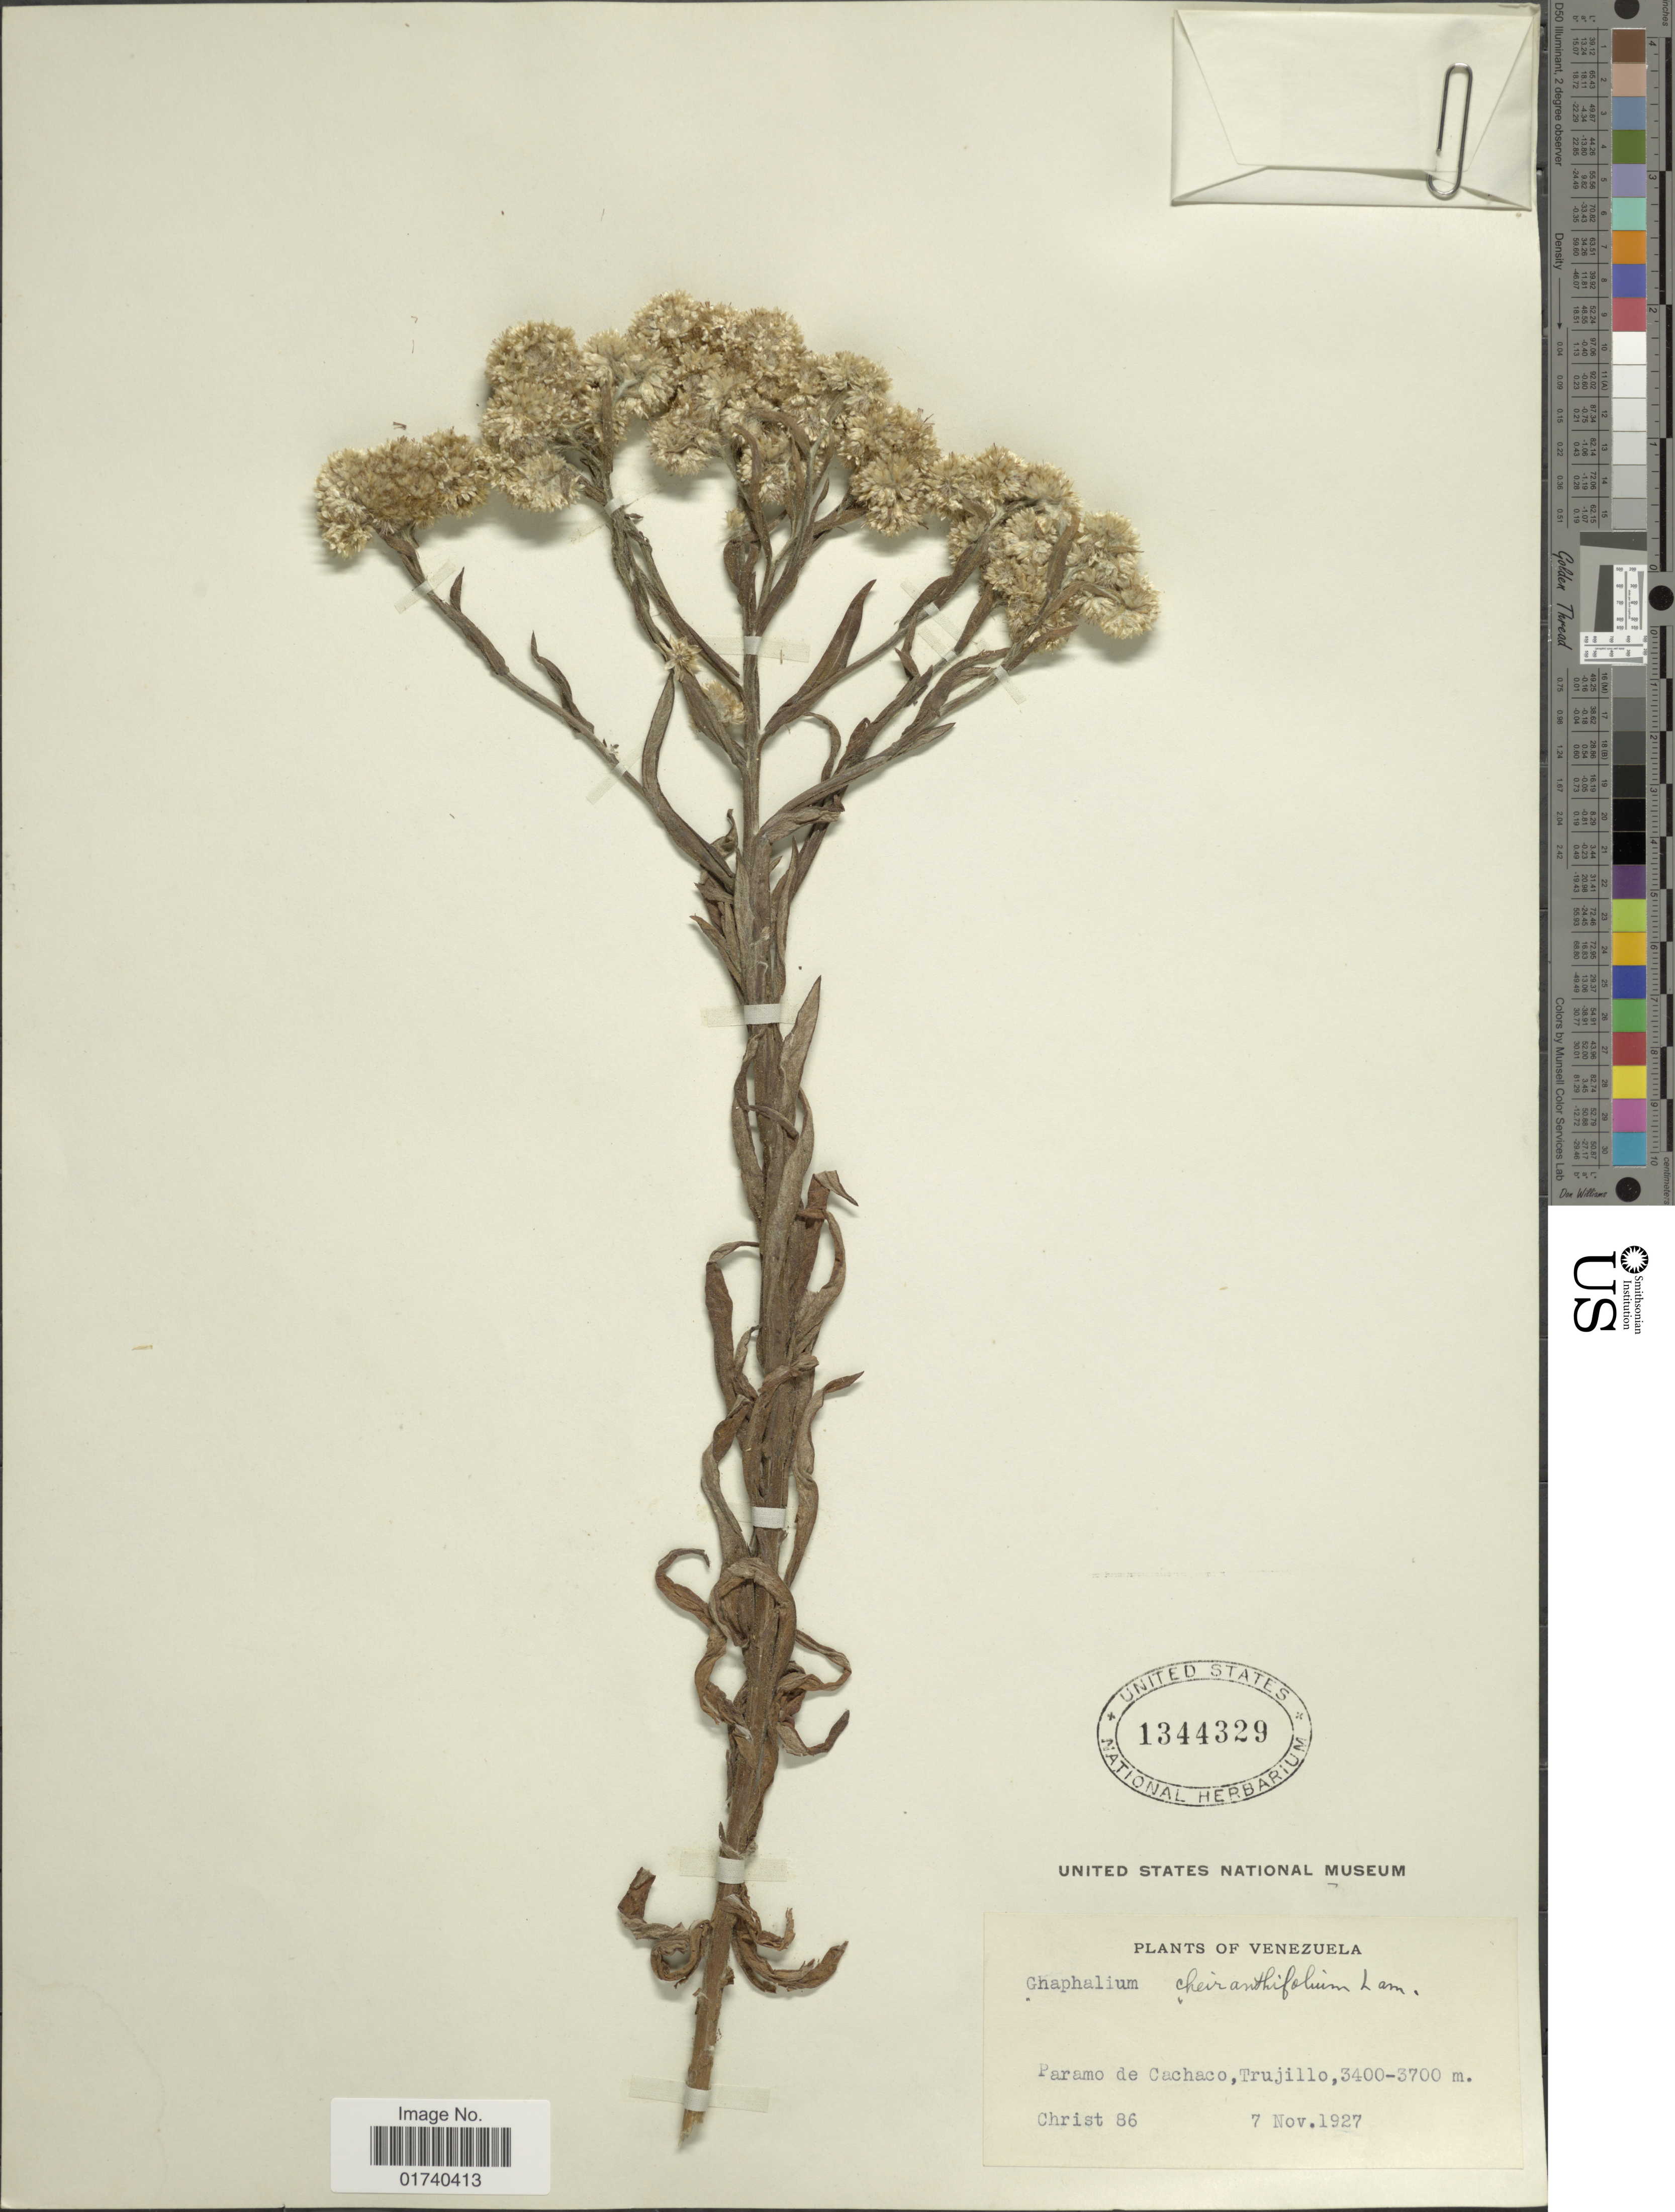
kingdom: Plantae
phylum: Tracheophyta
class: Magnoliopsida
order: Asterales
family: Asteraceae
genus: Pseudognaphalium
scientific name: Pseudognaphalium cheiranthifolium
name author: (Lam.) Hilliard & B.L. Burtt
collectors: Christ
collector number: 86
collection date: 1927-11-07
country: Venezuela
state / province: Trujillo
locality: Paramo de Cachaco, Trujillo.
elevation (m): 3400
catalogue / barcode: US 1344329